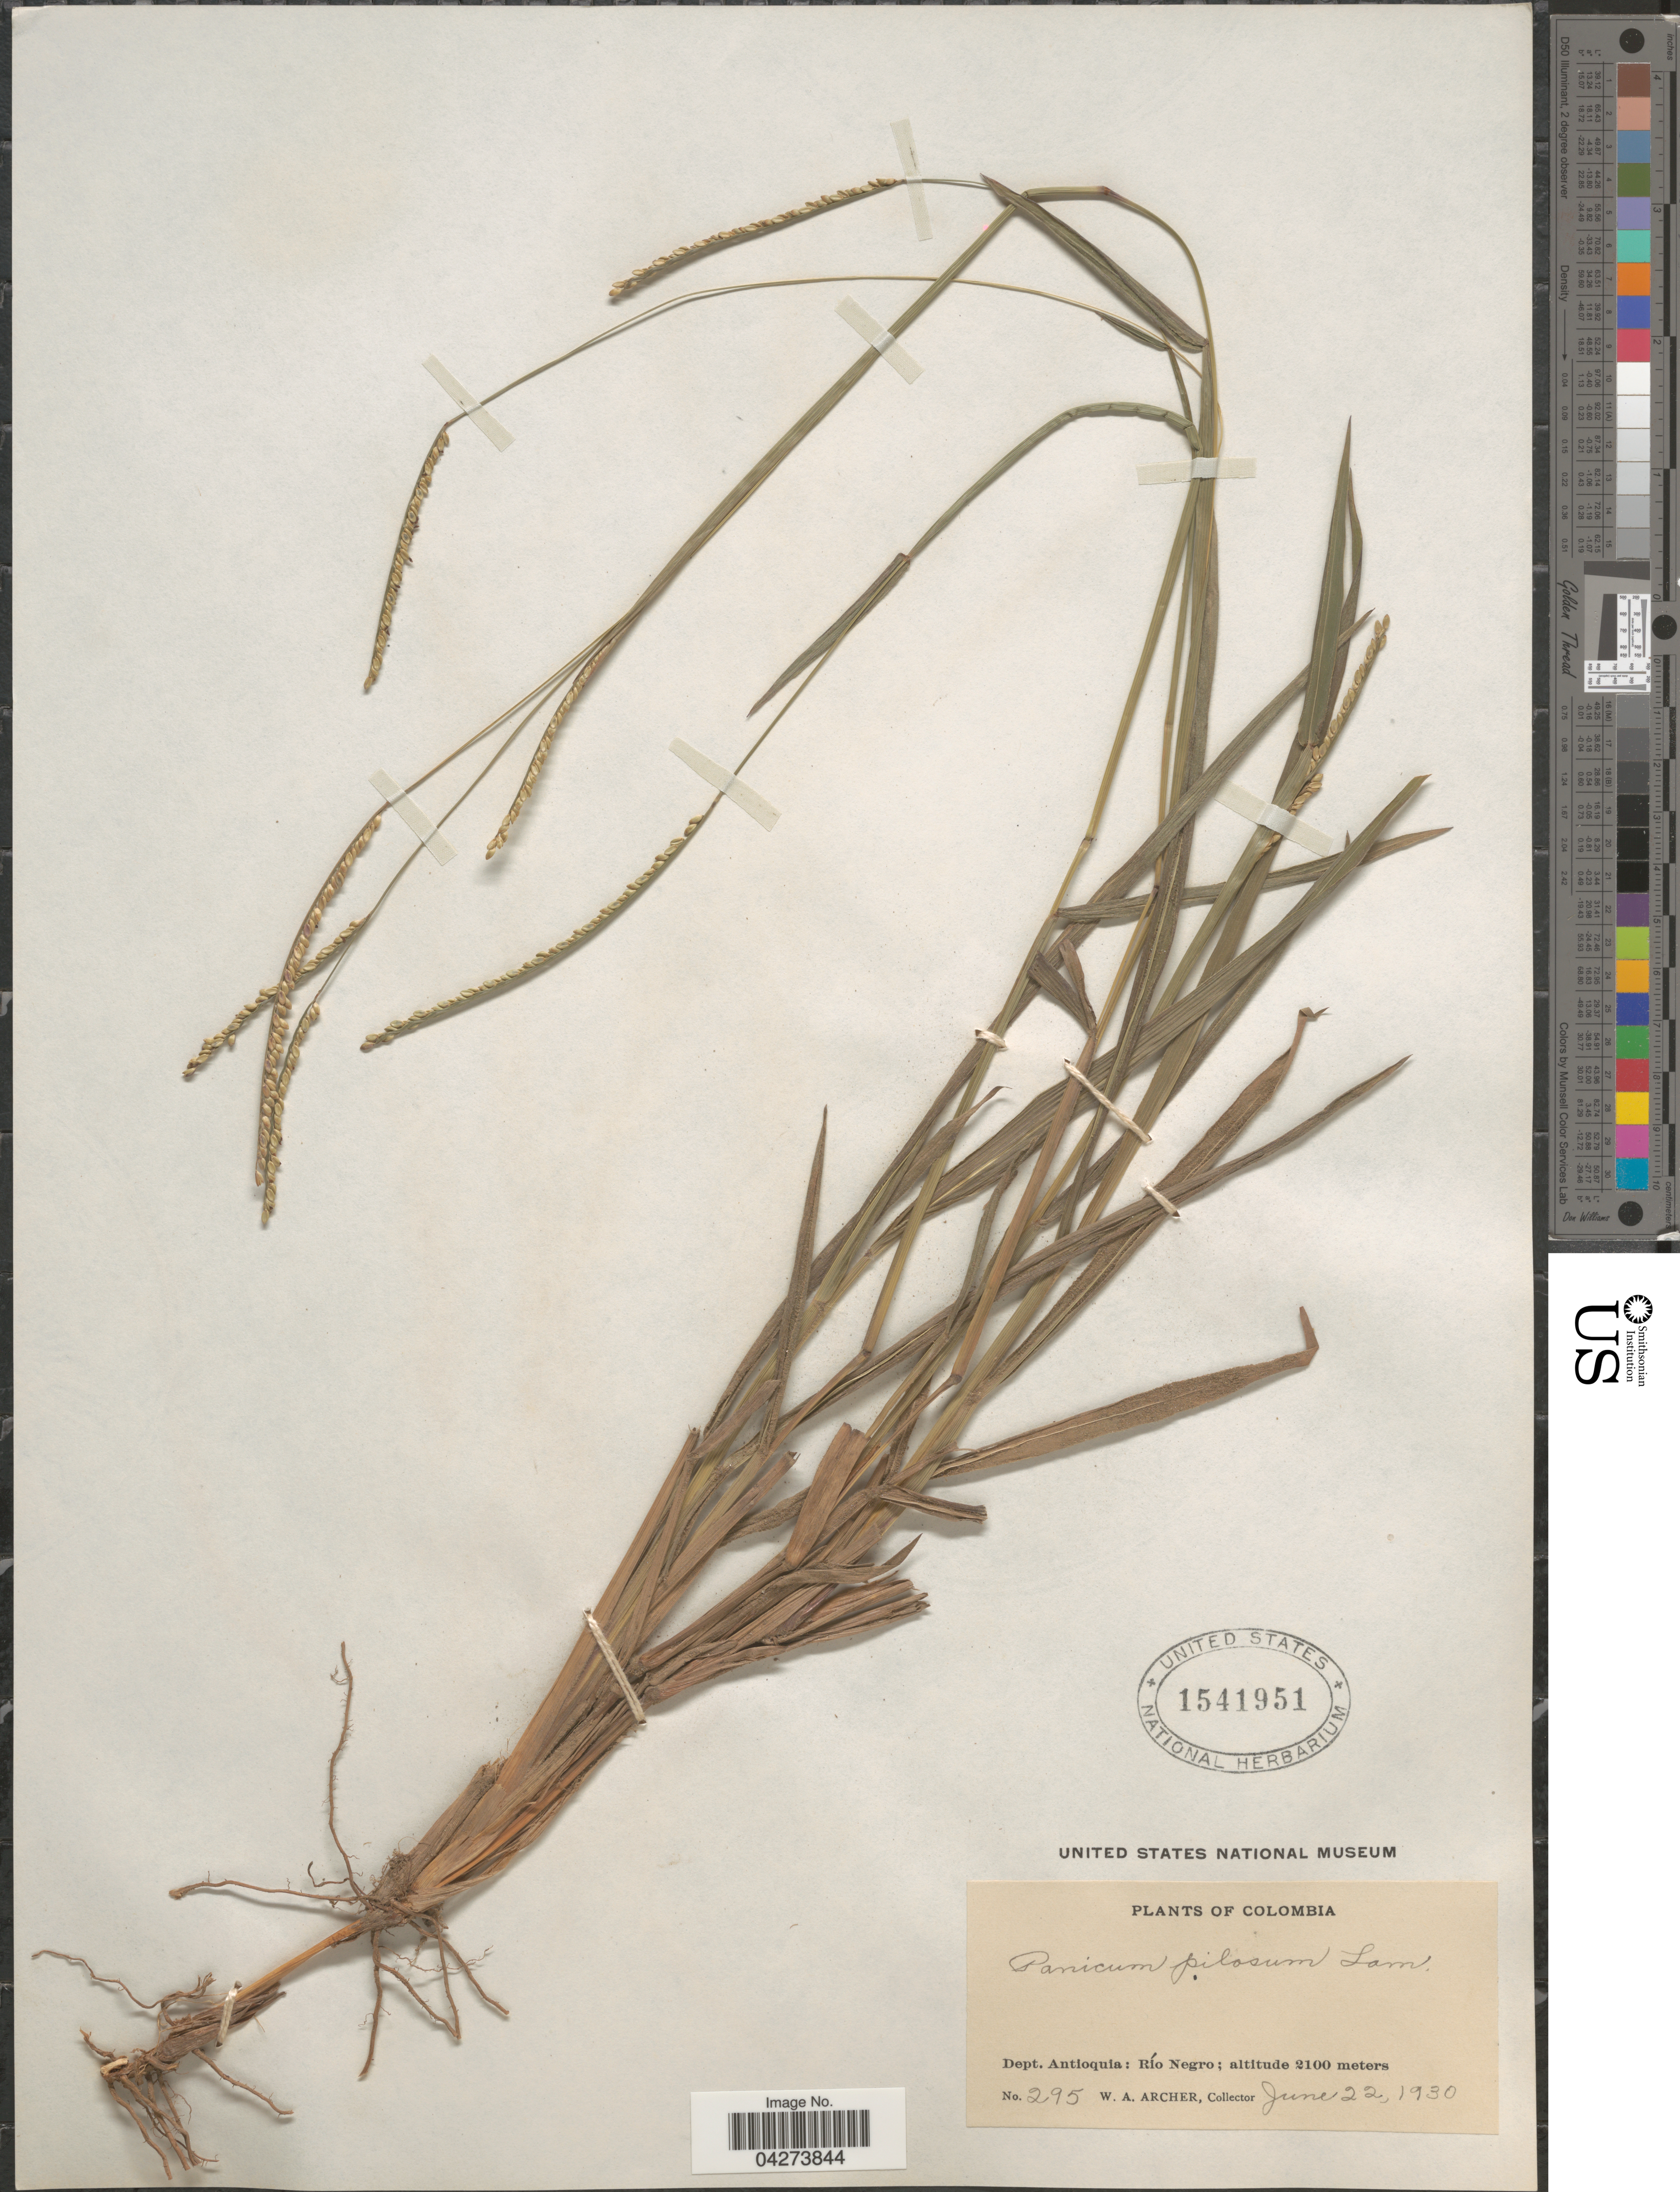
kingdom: Plantae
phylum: Tracheophyta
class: Liliopsida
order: Poales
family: Poaceae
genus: Paspalum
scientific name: Paspalum pilosum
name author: Lam.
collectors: W. Archer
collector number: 295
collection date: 1930-06-22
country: Colombia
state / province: Antioquia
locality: Dept. Antioquia: Río Negro.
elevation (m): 2100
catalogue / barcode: US 1541951